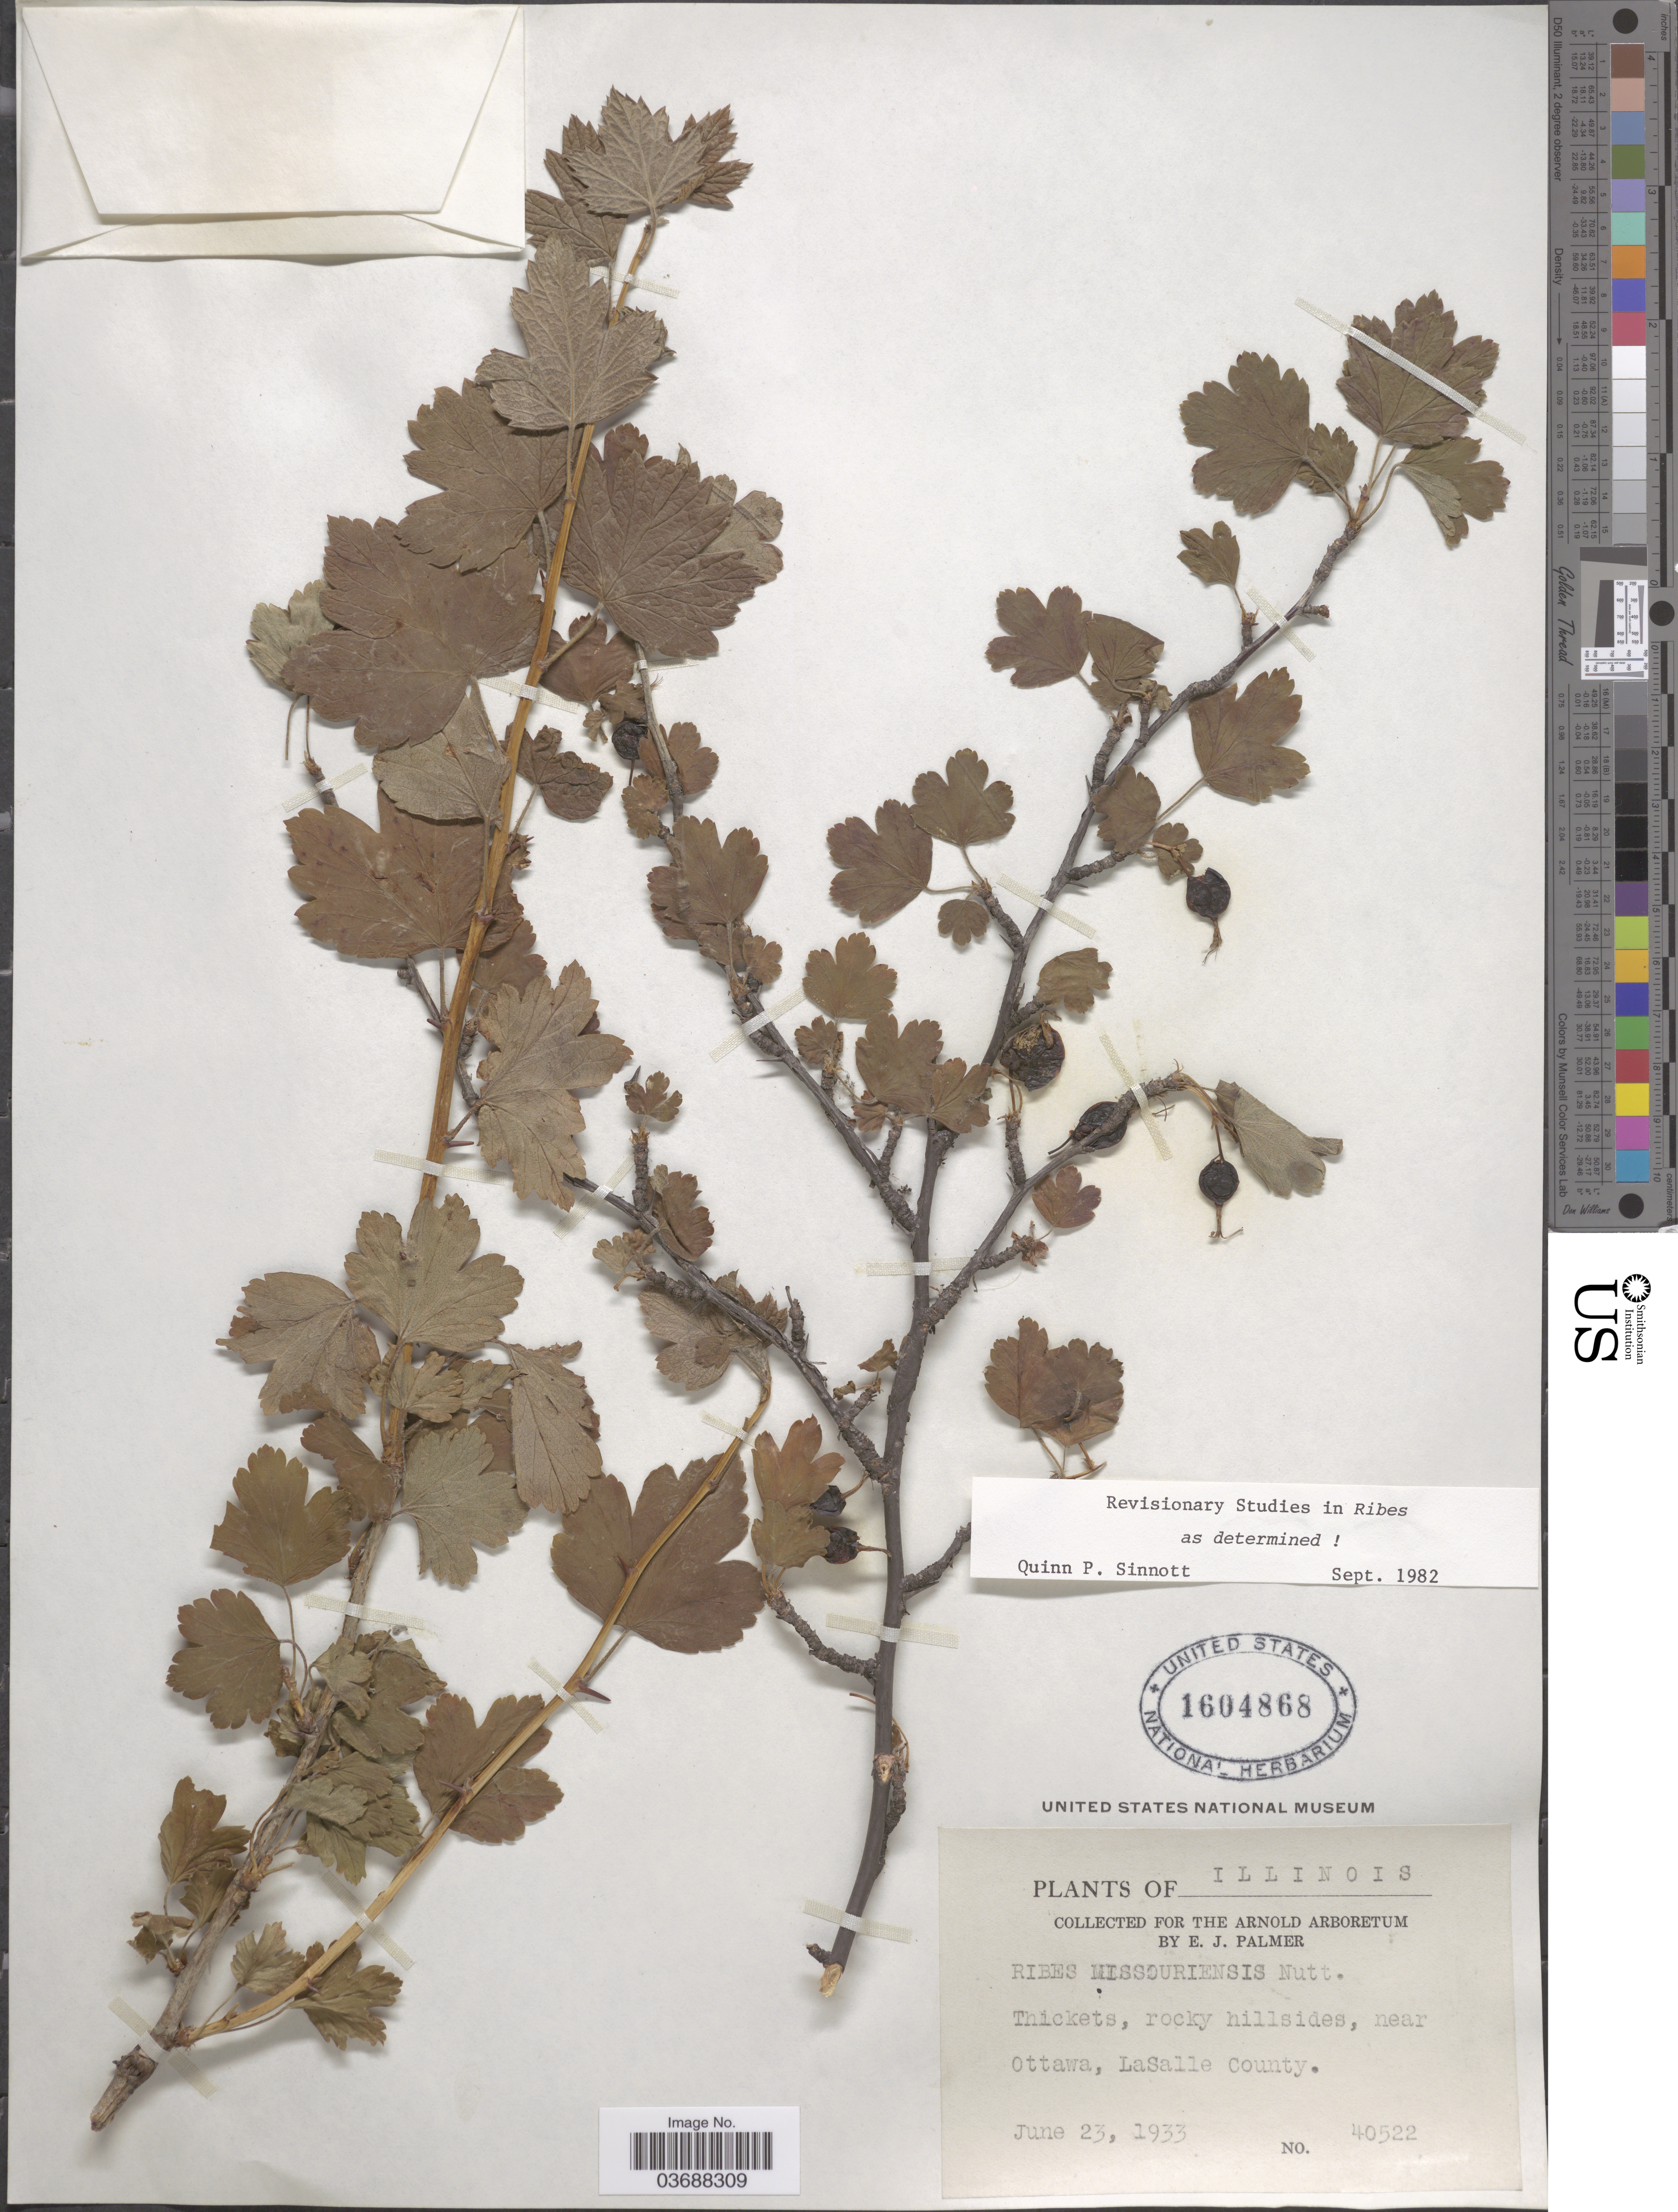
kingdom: Plantae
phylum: Tracheophyta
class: Magnoliopsida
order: Saxifragales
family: Grossulariaceae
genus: Ribes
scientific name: Ribes missouriense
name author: Nutt.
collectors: E. J. Palmer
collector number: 40522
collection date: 1933-06-23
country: United States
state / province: Illinois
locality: Thickets, rocky hillsides, near Ottawa, LaSalle County.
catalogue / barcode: US 1604868